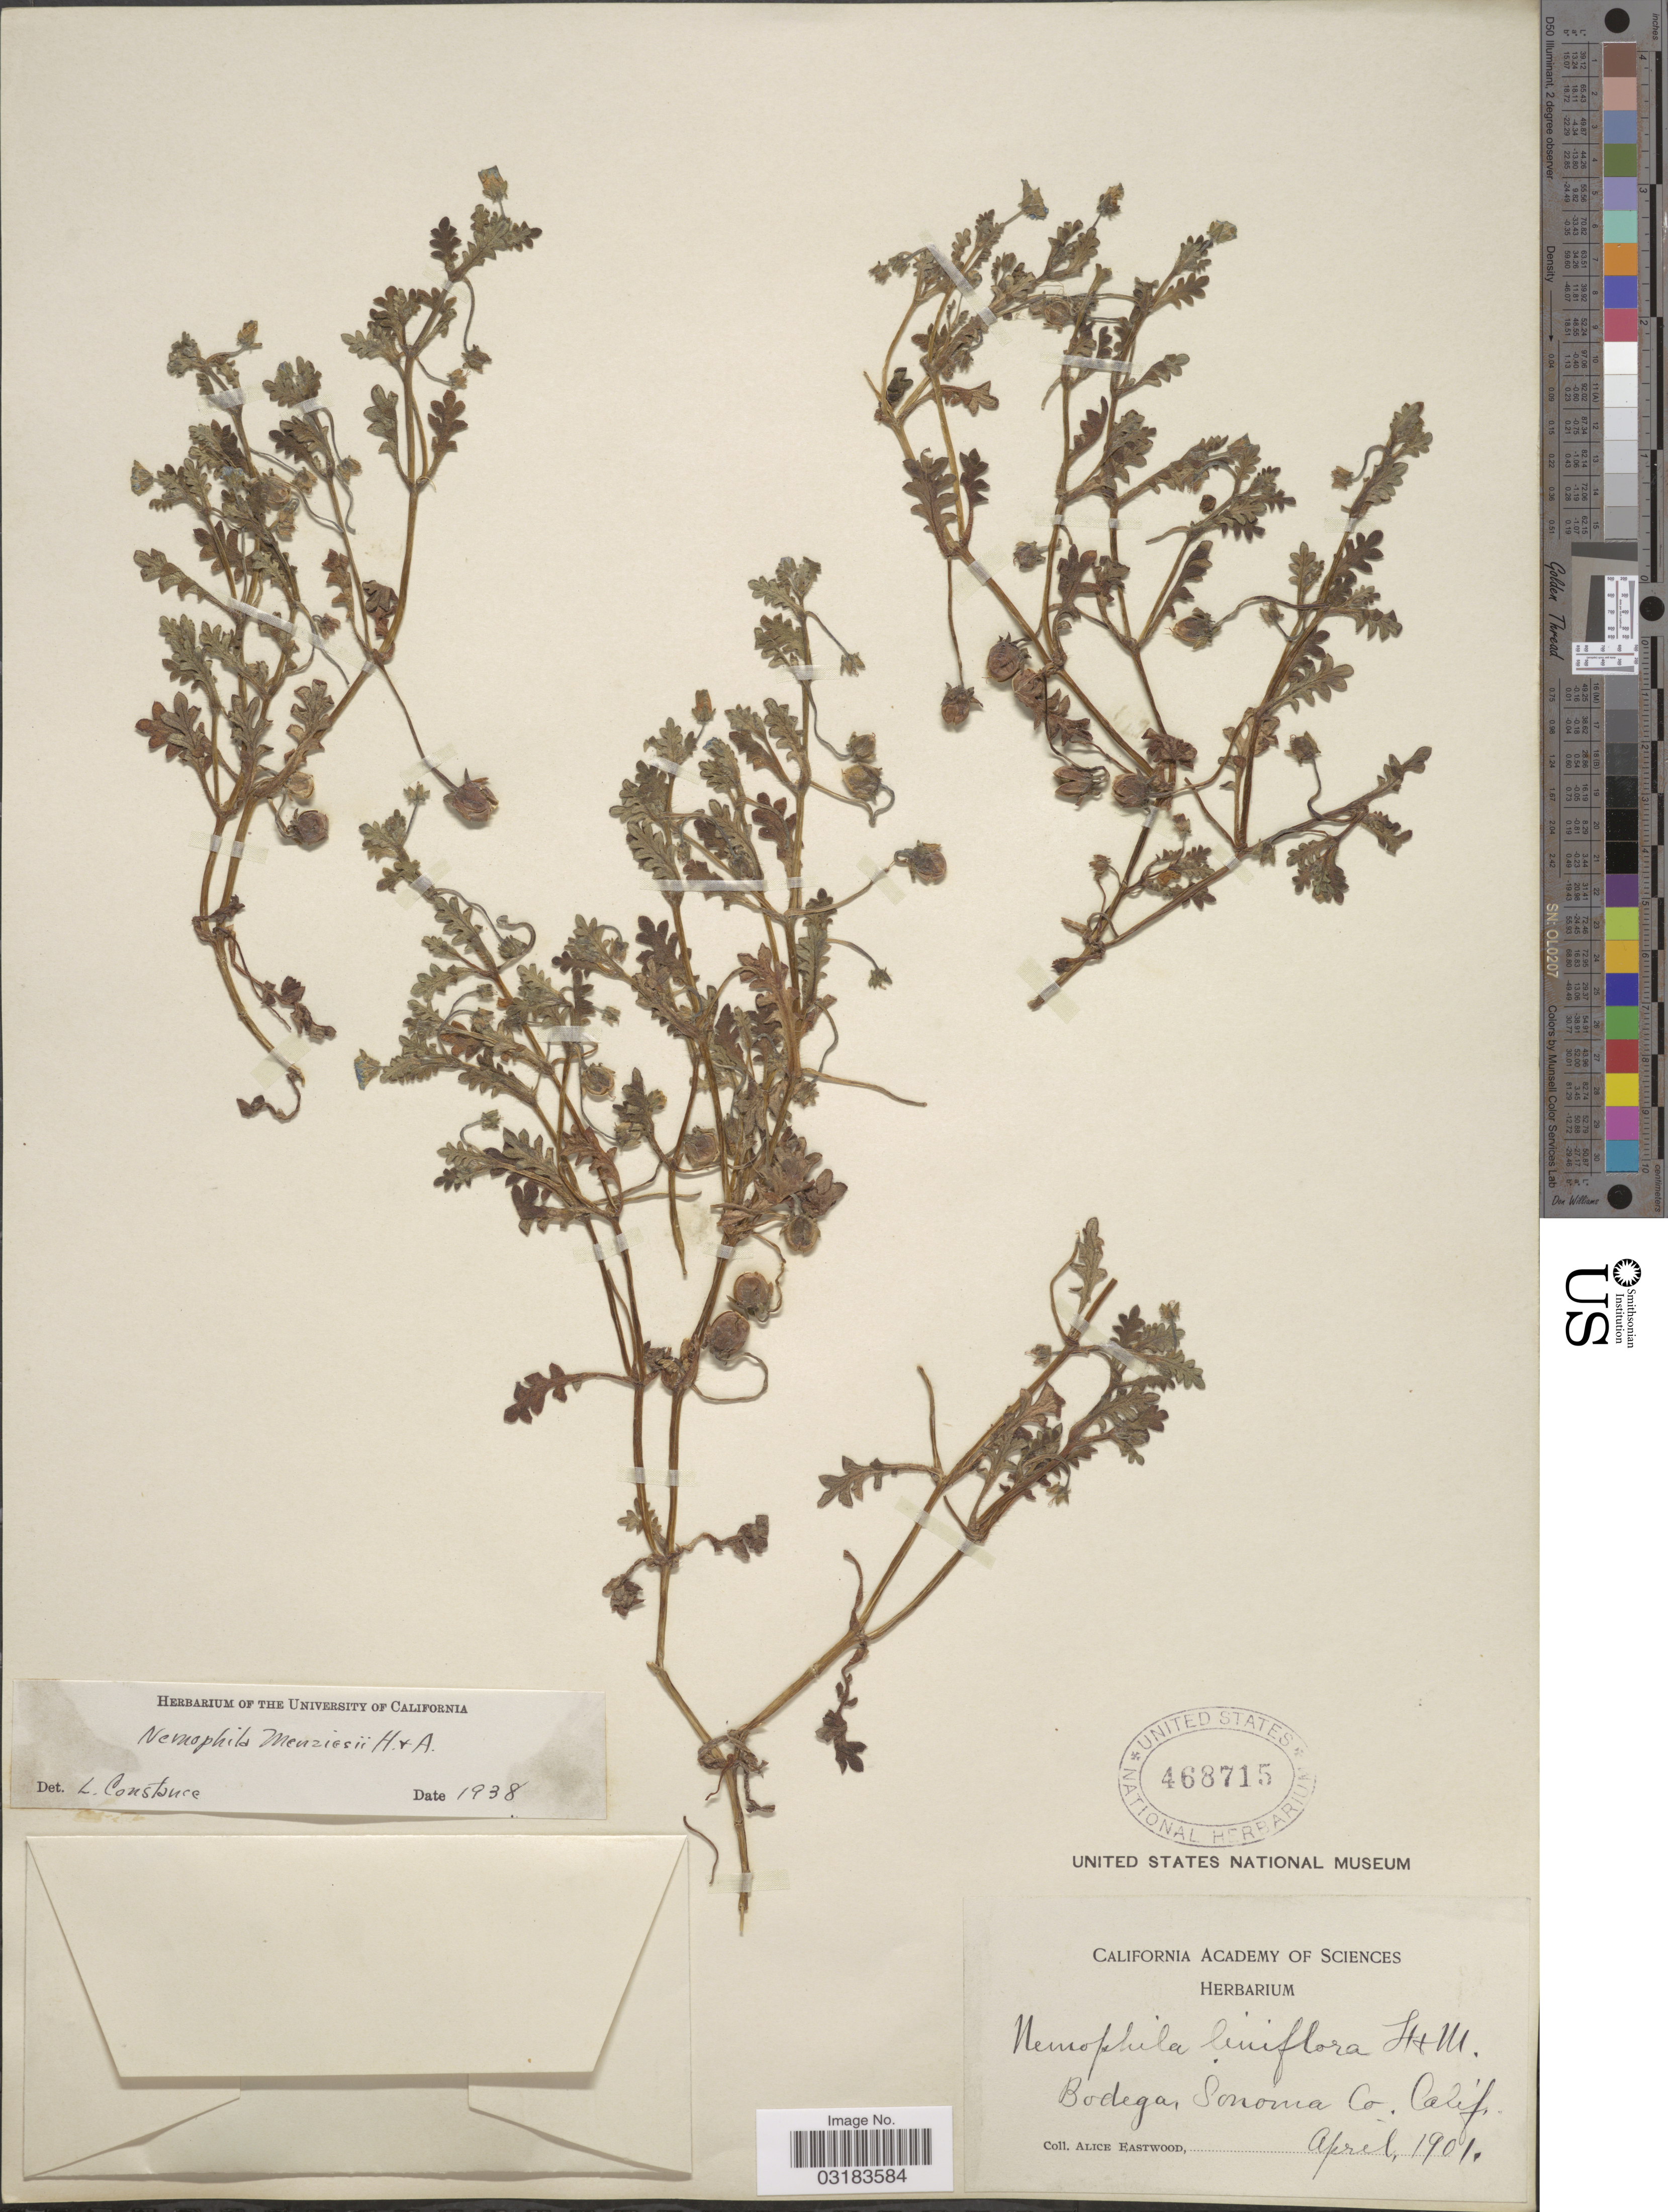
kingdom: Plantae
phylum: Tracheophyta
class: Magnoliopsida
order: Boraginales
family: Hydrophyllaceae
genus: Nemophila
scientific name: Nemophila menziesii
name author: Hook. & Arn.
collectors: A. Eastwood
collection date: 1901-04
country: United States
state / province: California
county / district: Sonoma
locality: Bodega, Sonoma Co.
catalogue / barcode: US 468715